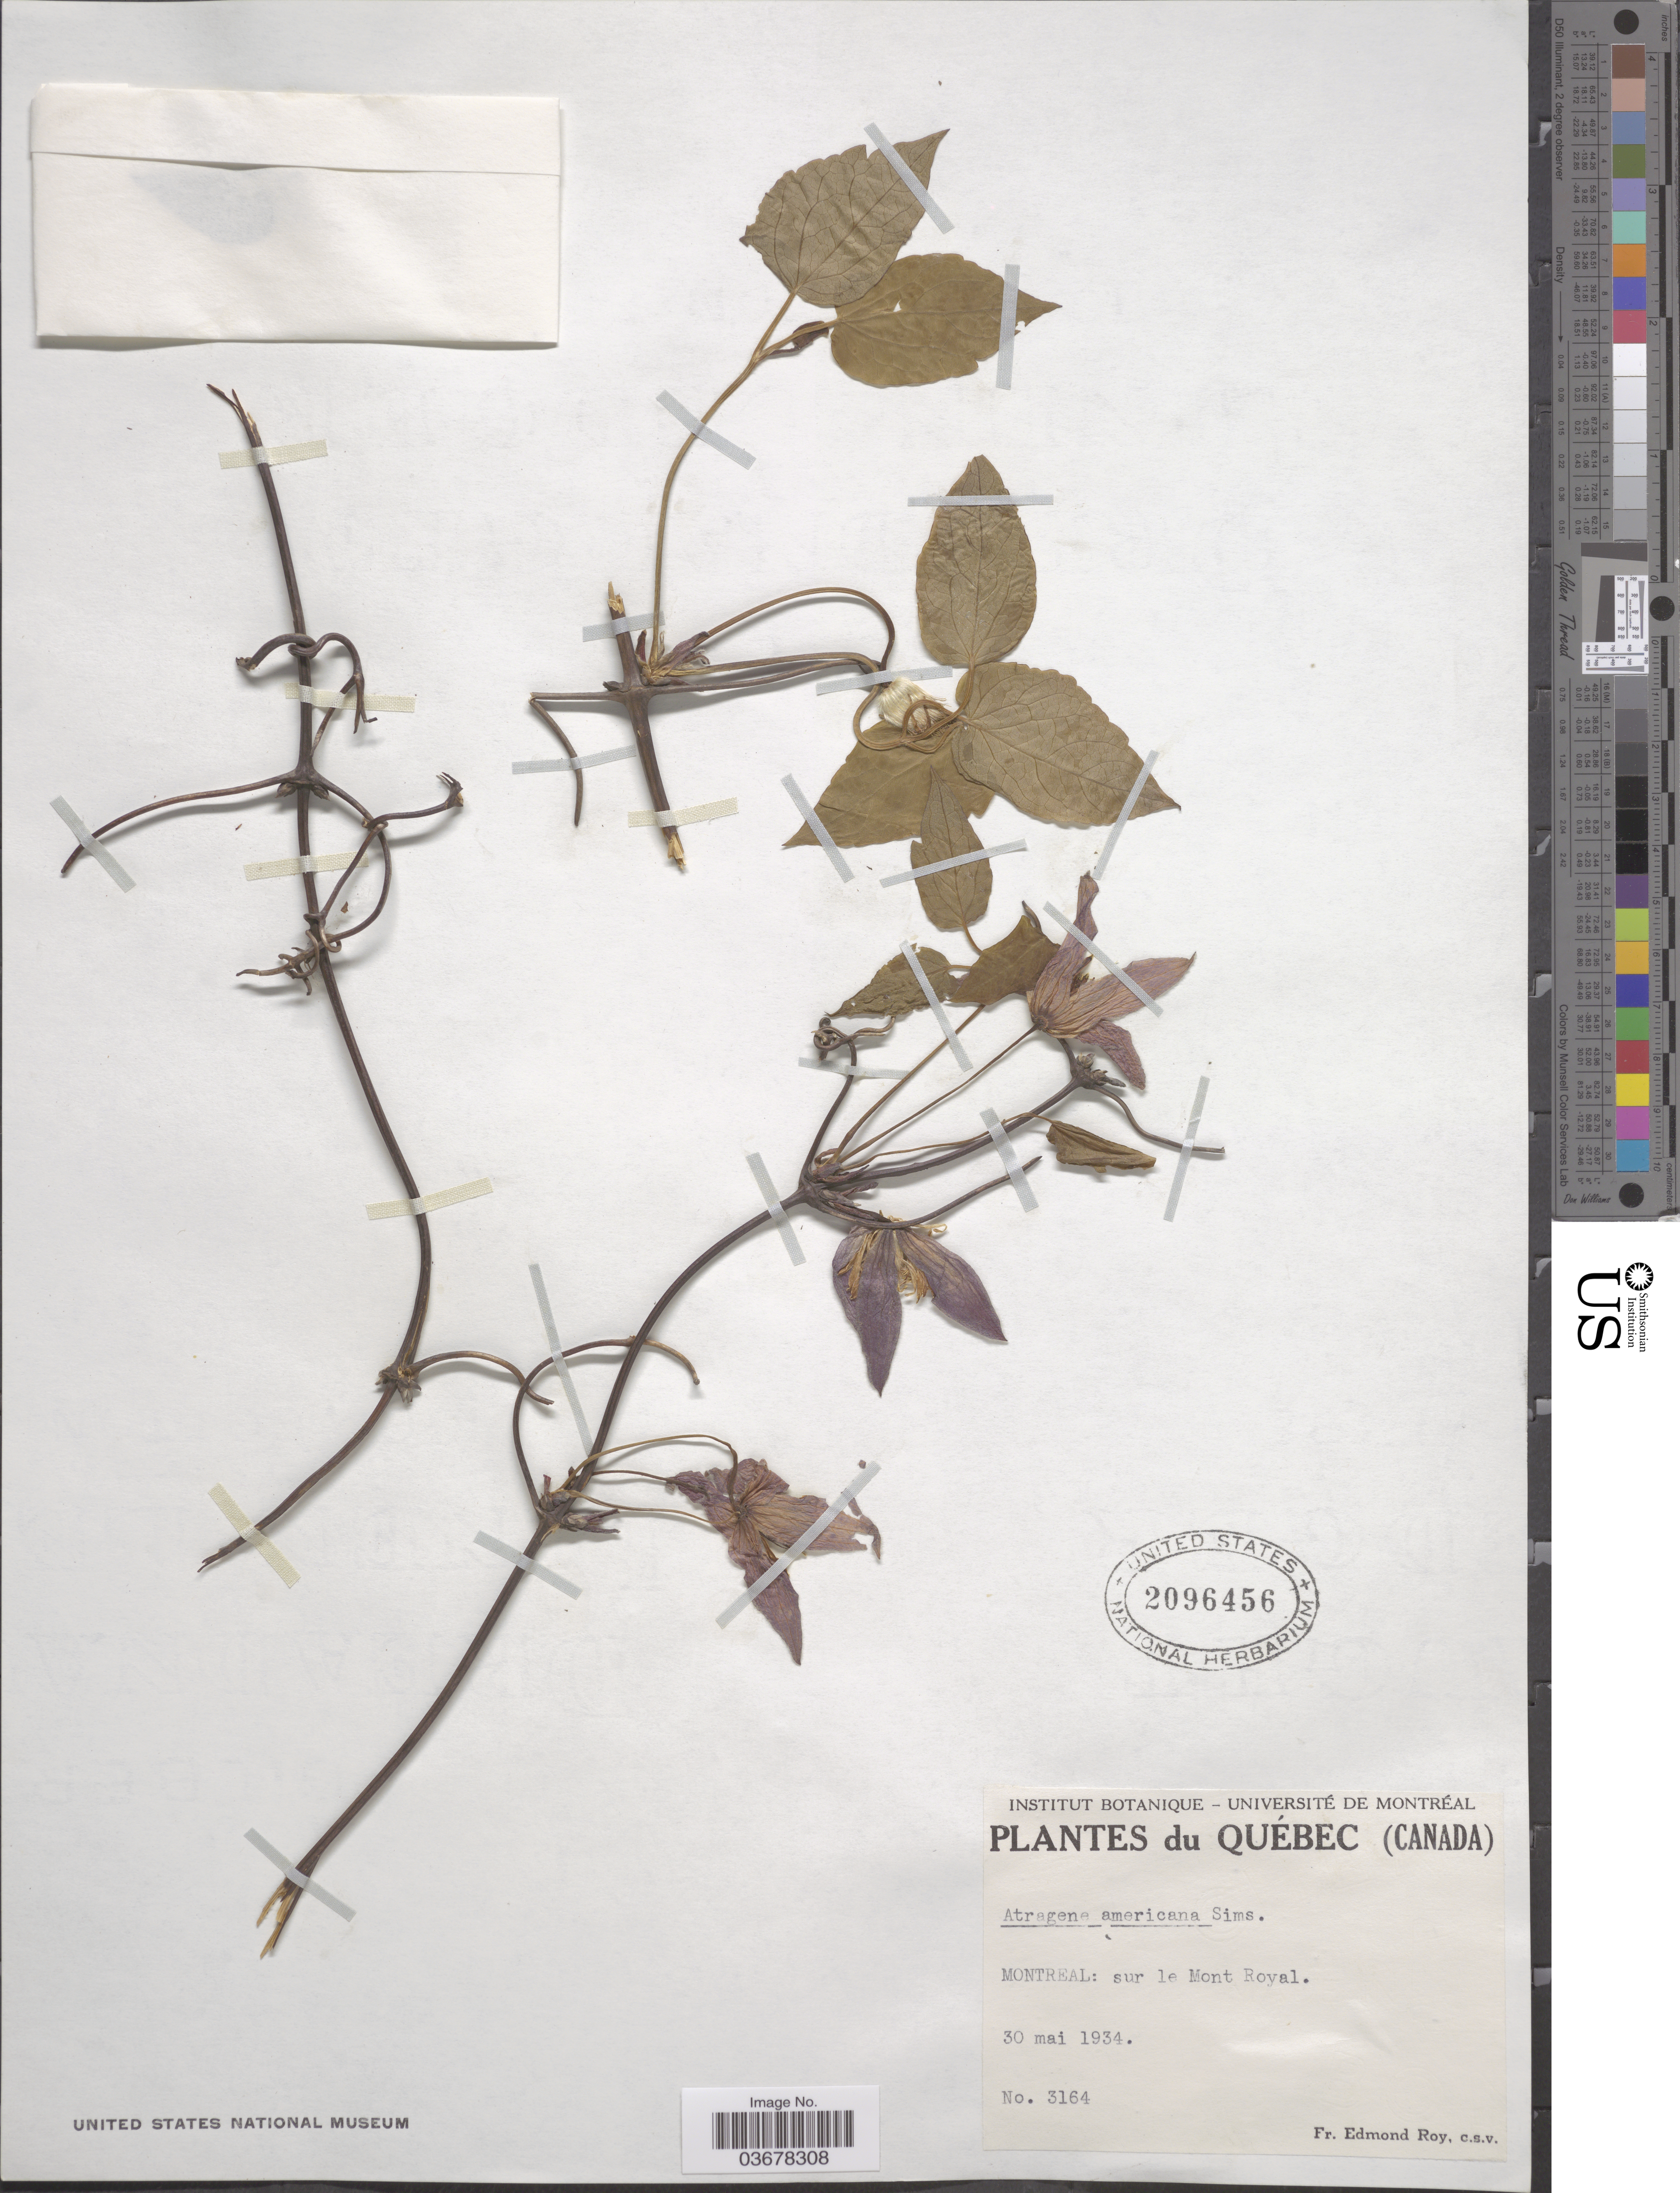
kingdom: Plantae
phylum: Tracheophyta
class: Magnoliopsida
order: Ranunculales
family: Ranunculaceae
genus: Clematis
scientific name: Clematis occidentalis var. occidentalis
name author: (Hornem.) DC.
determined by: Strong, M. T., (US), Smithsonian Institution - National Museum of Natural History (UNITED STATES)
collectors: E. Roy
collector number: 3164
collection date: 1934-05-30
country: Canada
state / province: Quebec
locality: Montreal: sur le Mont Royal.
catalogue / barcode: US 2096456